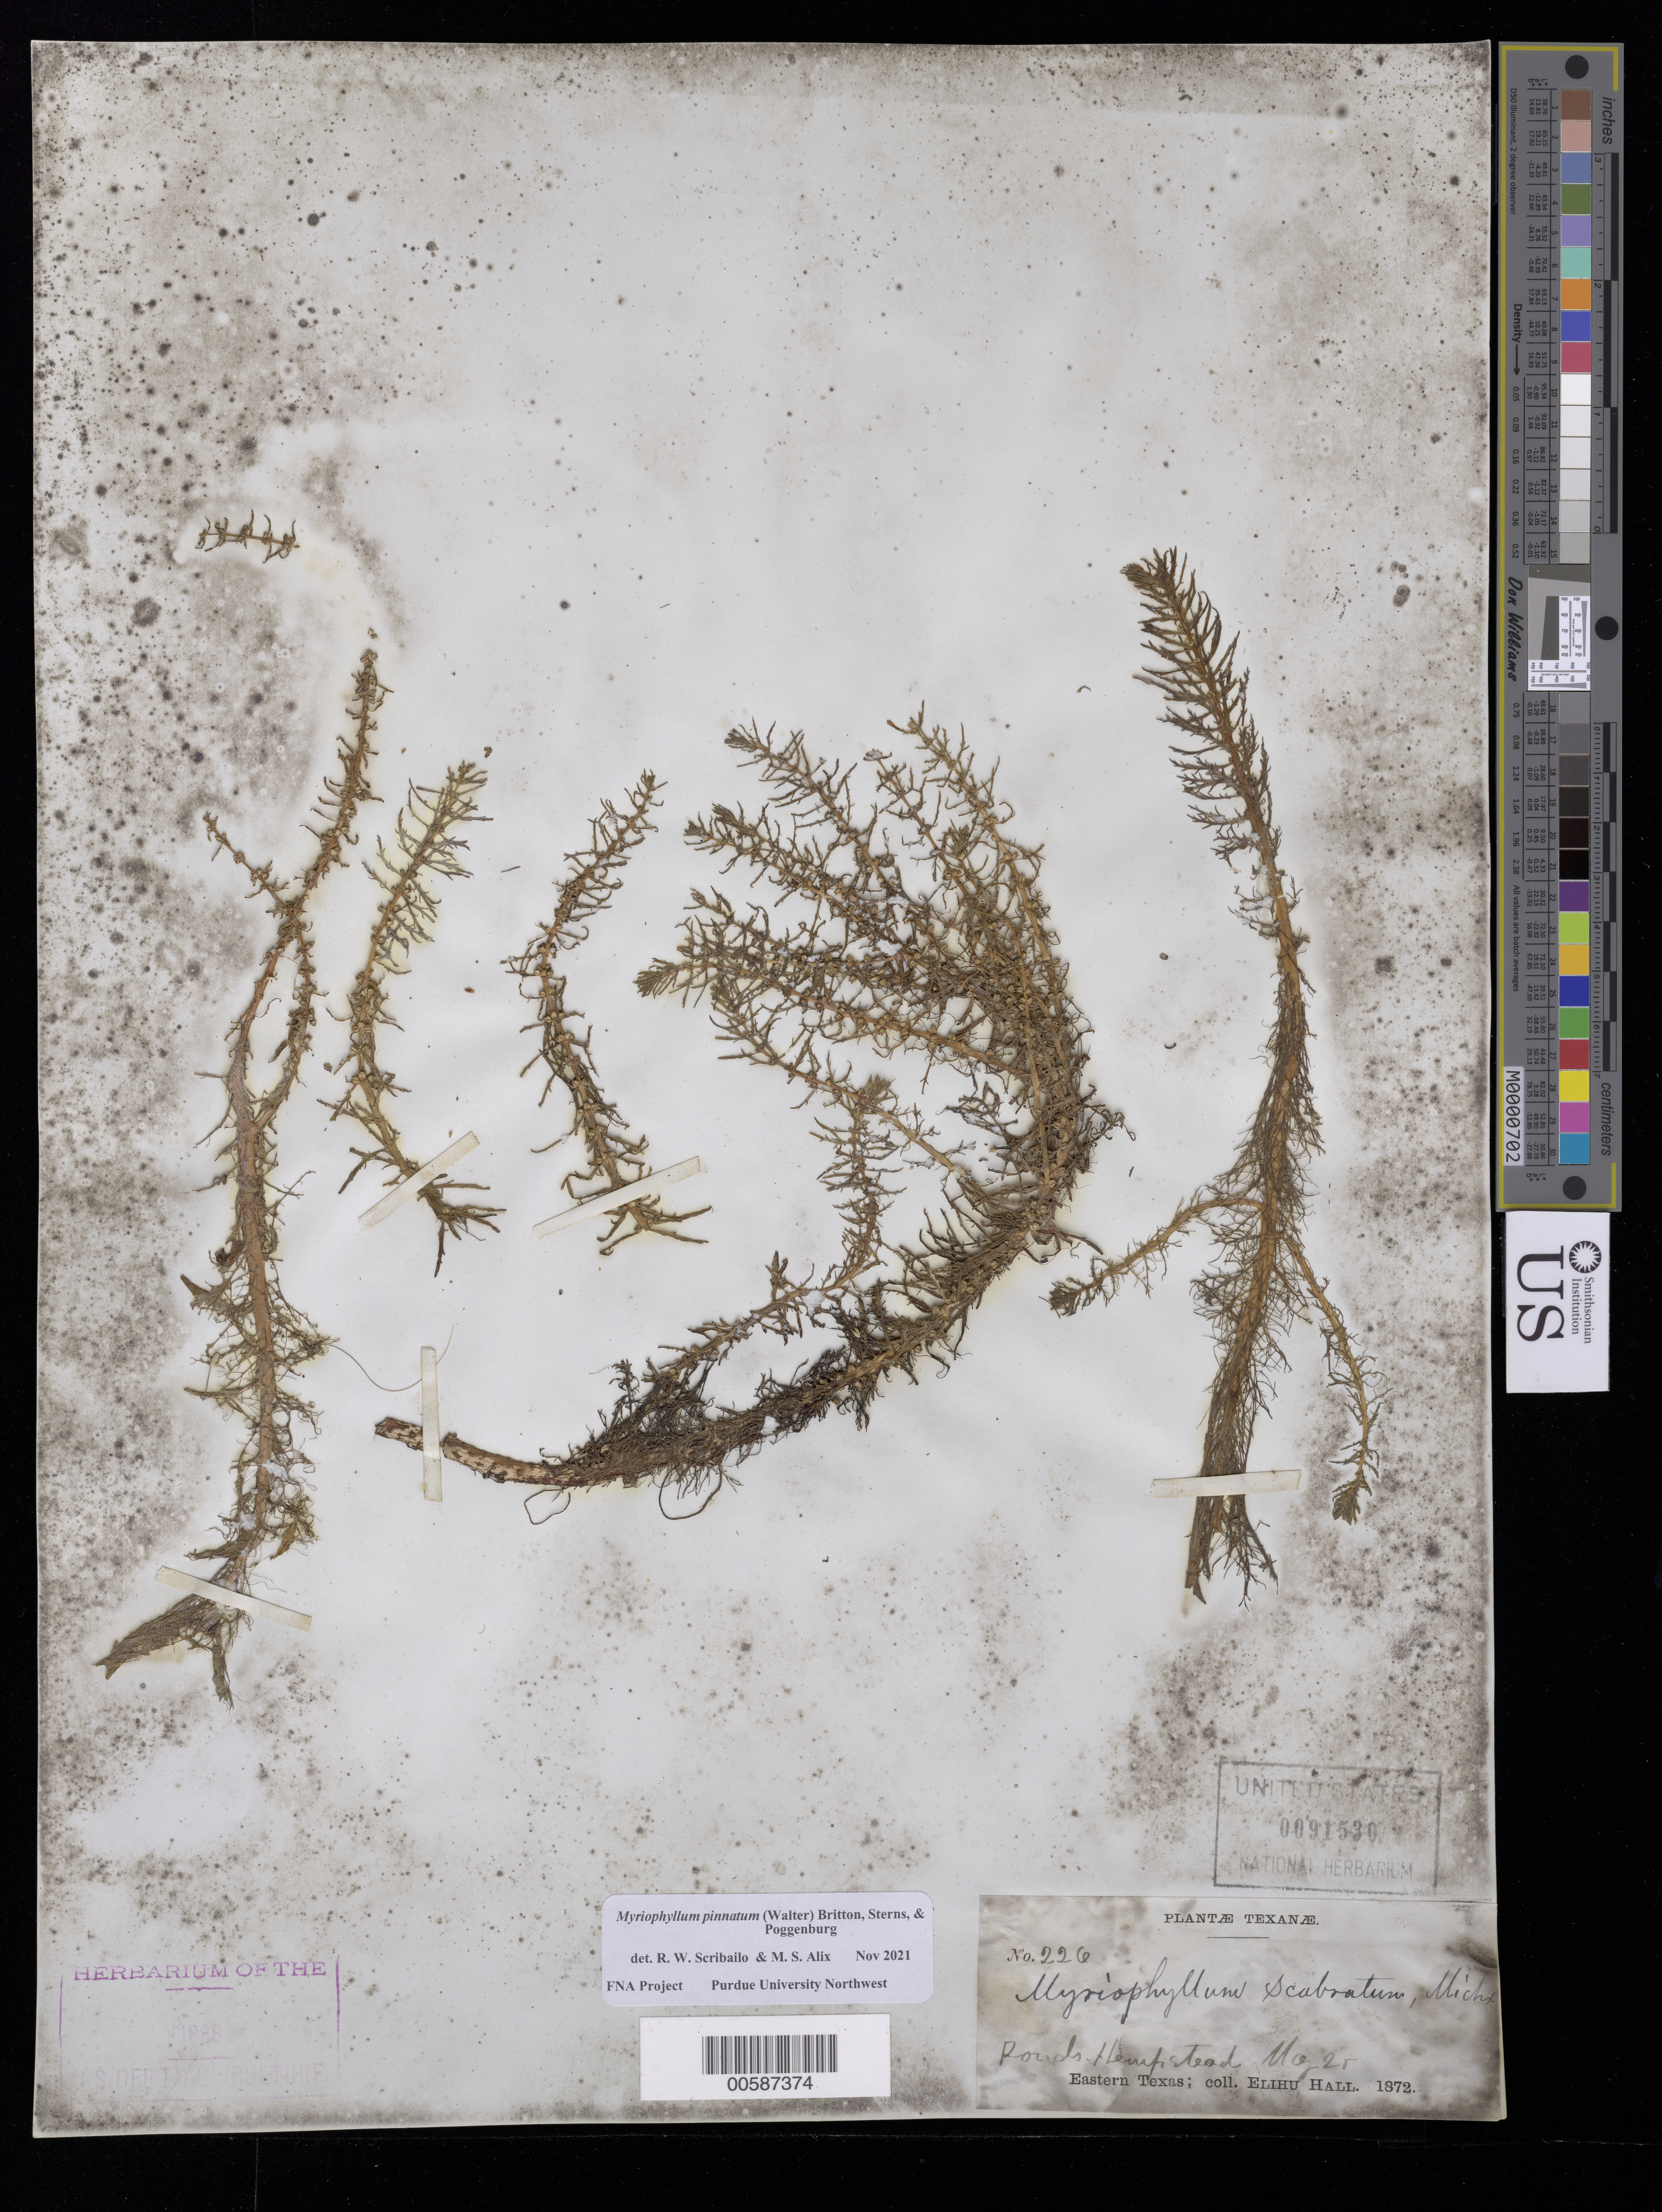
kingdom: Plantae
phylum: Tracheophyta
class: Magnoliopsida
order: Saxifragales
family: Haloragaceae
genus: Myriophyllum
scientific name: Myriophyllum pinnatum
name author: (Walter) Britton, Stearns & Poggenb.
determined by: Scribailo, R. W.; Alix, M. S.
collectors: E. Hall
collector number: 226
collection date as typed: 28 May 1872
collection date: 1872-05-28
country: United States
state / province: Texas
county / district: Waller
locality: Hempstead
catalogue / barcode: US 91530